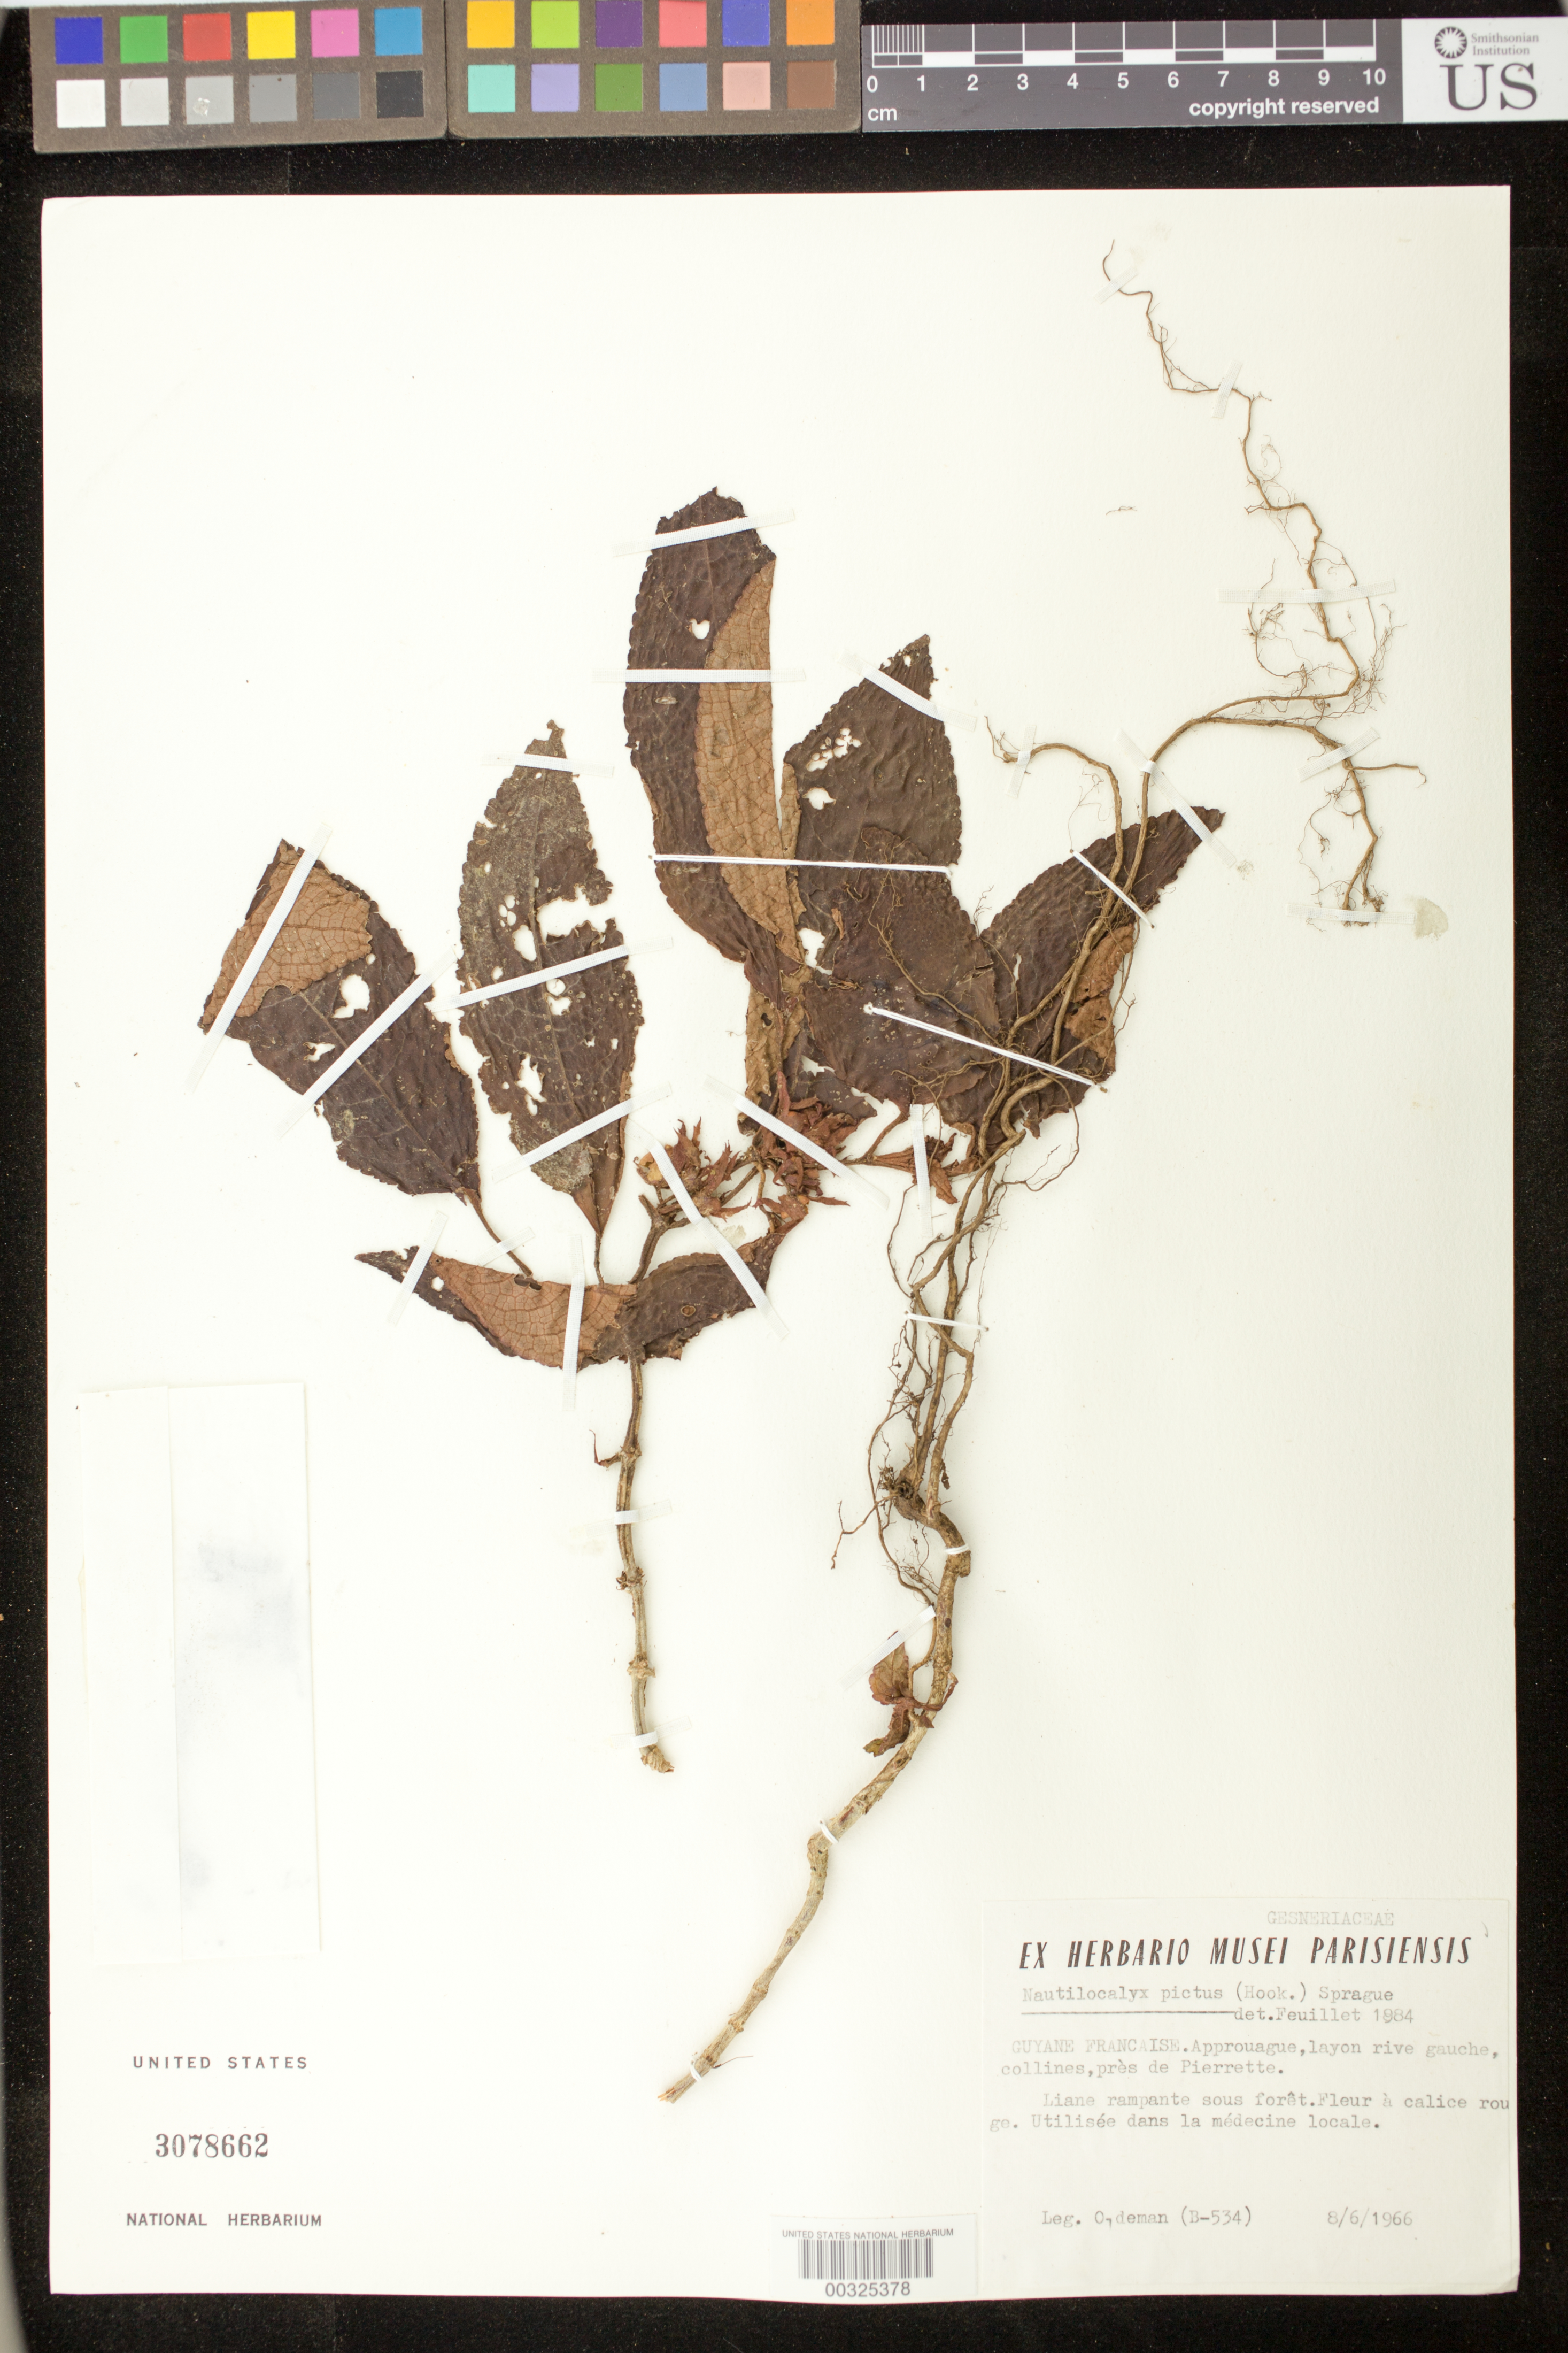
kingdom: Plantae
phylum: Tracheophyta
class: Magnoliopsida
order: Lamiales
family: Gesneriaceae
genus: Nautilocalyx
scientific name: Nautilocalyx pictus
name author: (Hook.) Sprague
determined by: Skog, Laurence E.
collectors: R. Oldeman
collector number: B- 534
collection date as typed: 08 Jun 1966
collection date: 1966-06-08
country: French Guiana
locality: Approuague, layon rive gauche, collines, près de Pierrette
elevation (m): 300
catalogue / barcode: US 3078662